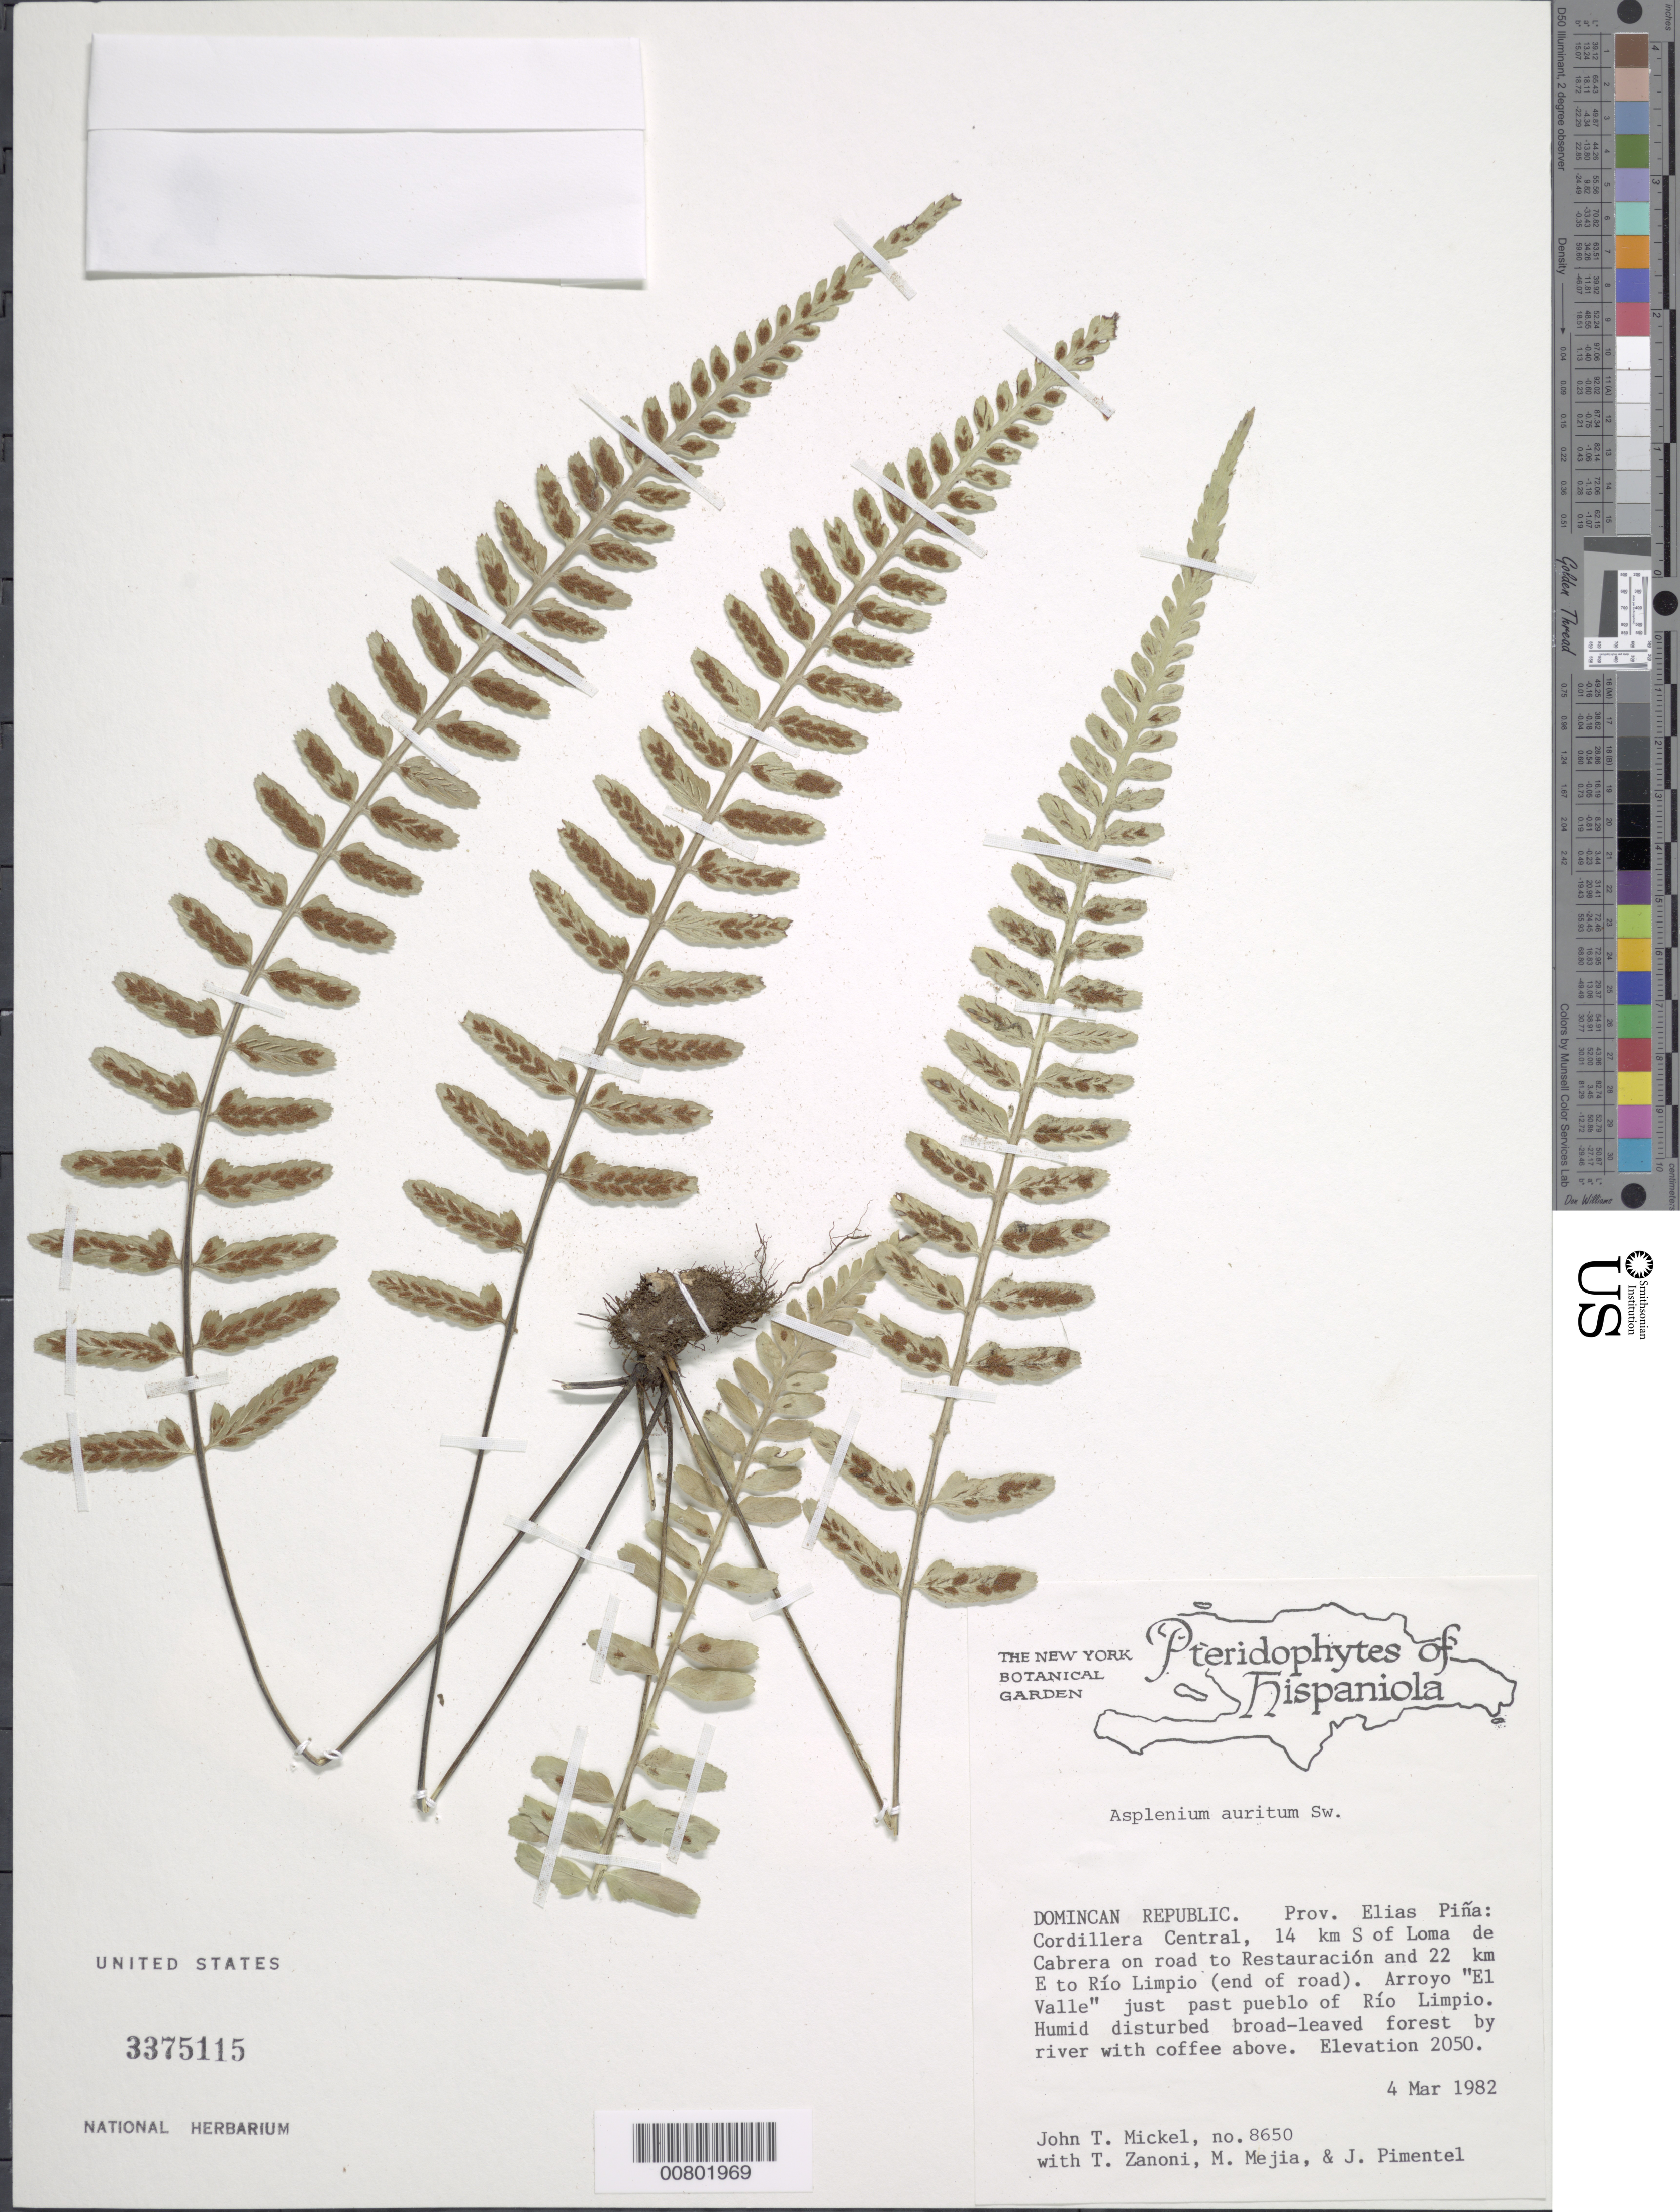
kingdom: Plantae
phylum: Tracheophyta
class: Polypodiopsida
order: Polypodiales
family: Aspleniaceae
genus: Asplenium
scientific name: Asplenium auritum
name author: Sw.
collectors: J. T. Mickel, T. A. Zanoni, M. Mejia & J. Pimentel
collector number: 8650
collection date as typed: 04 Mar 1983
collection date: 1983-03-04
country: Dominican Republic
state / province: Elias Pina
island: Hispaniola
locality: Cordillera Central, 14 km S of Loma de Cabrera, road to Restauración and 22 km E to Rí0 Limpio; Arroyo "El Valle" just past pueblo of Río Limpio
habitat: Humid disturbed broad-leaved forest by river with coffee above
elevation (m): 2050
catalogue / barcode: US 3375115